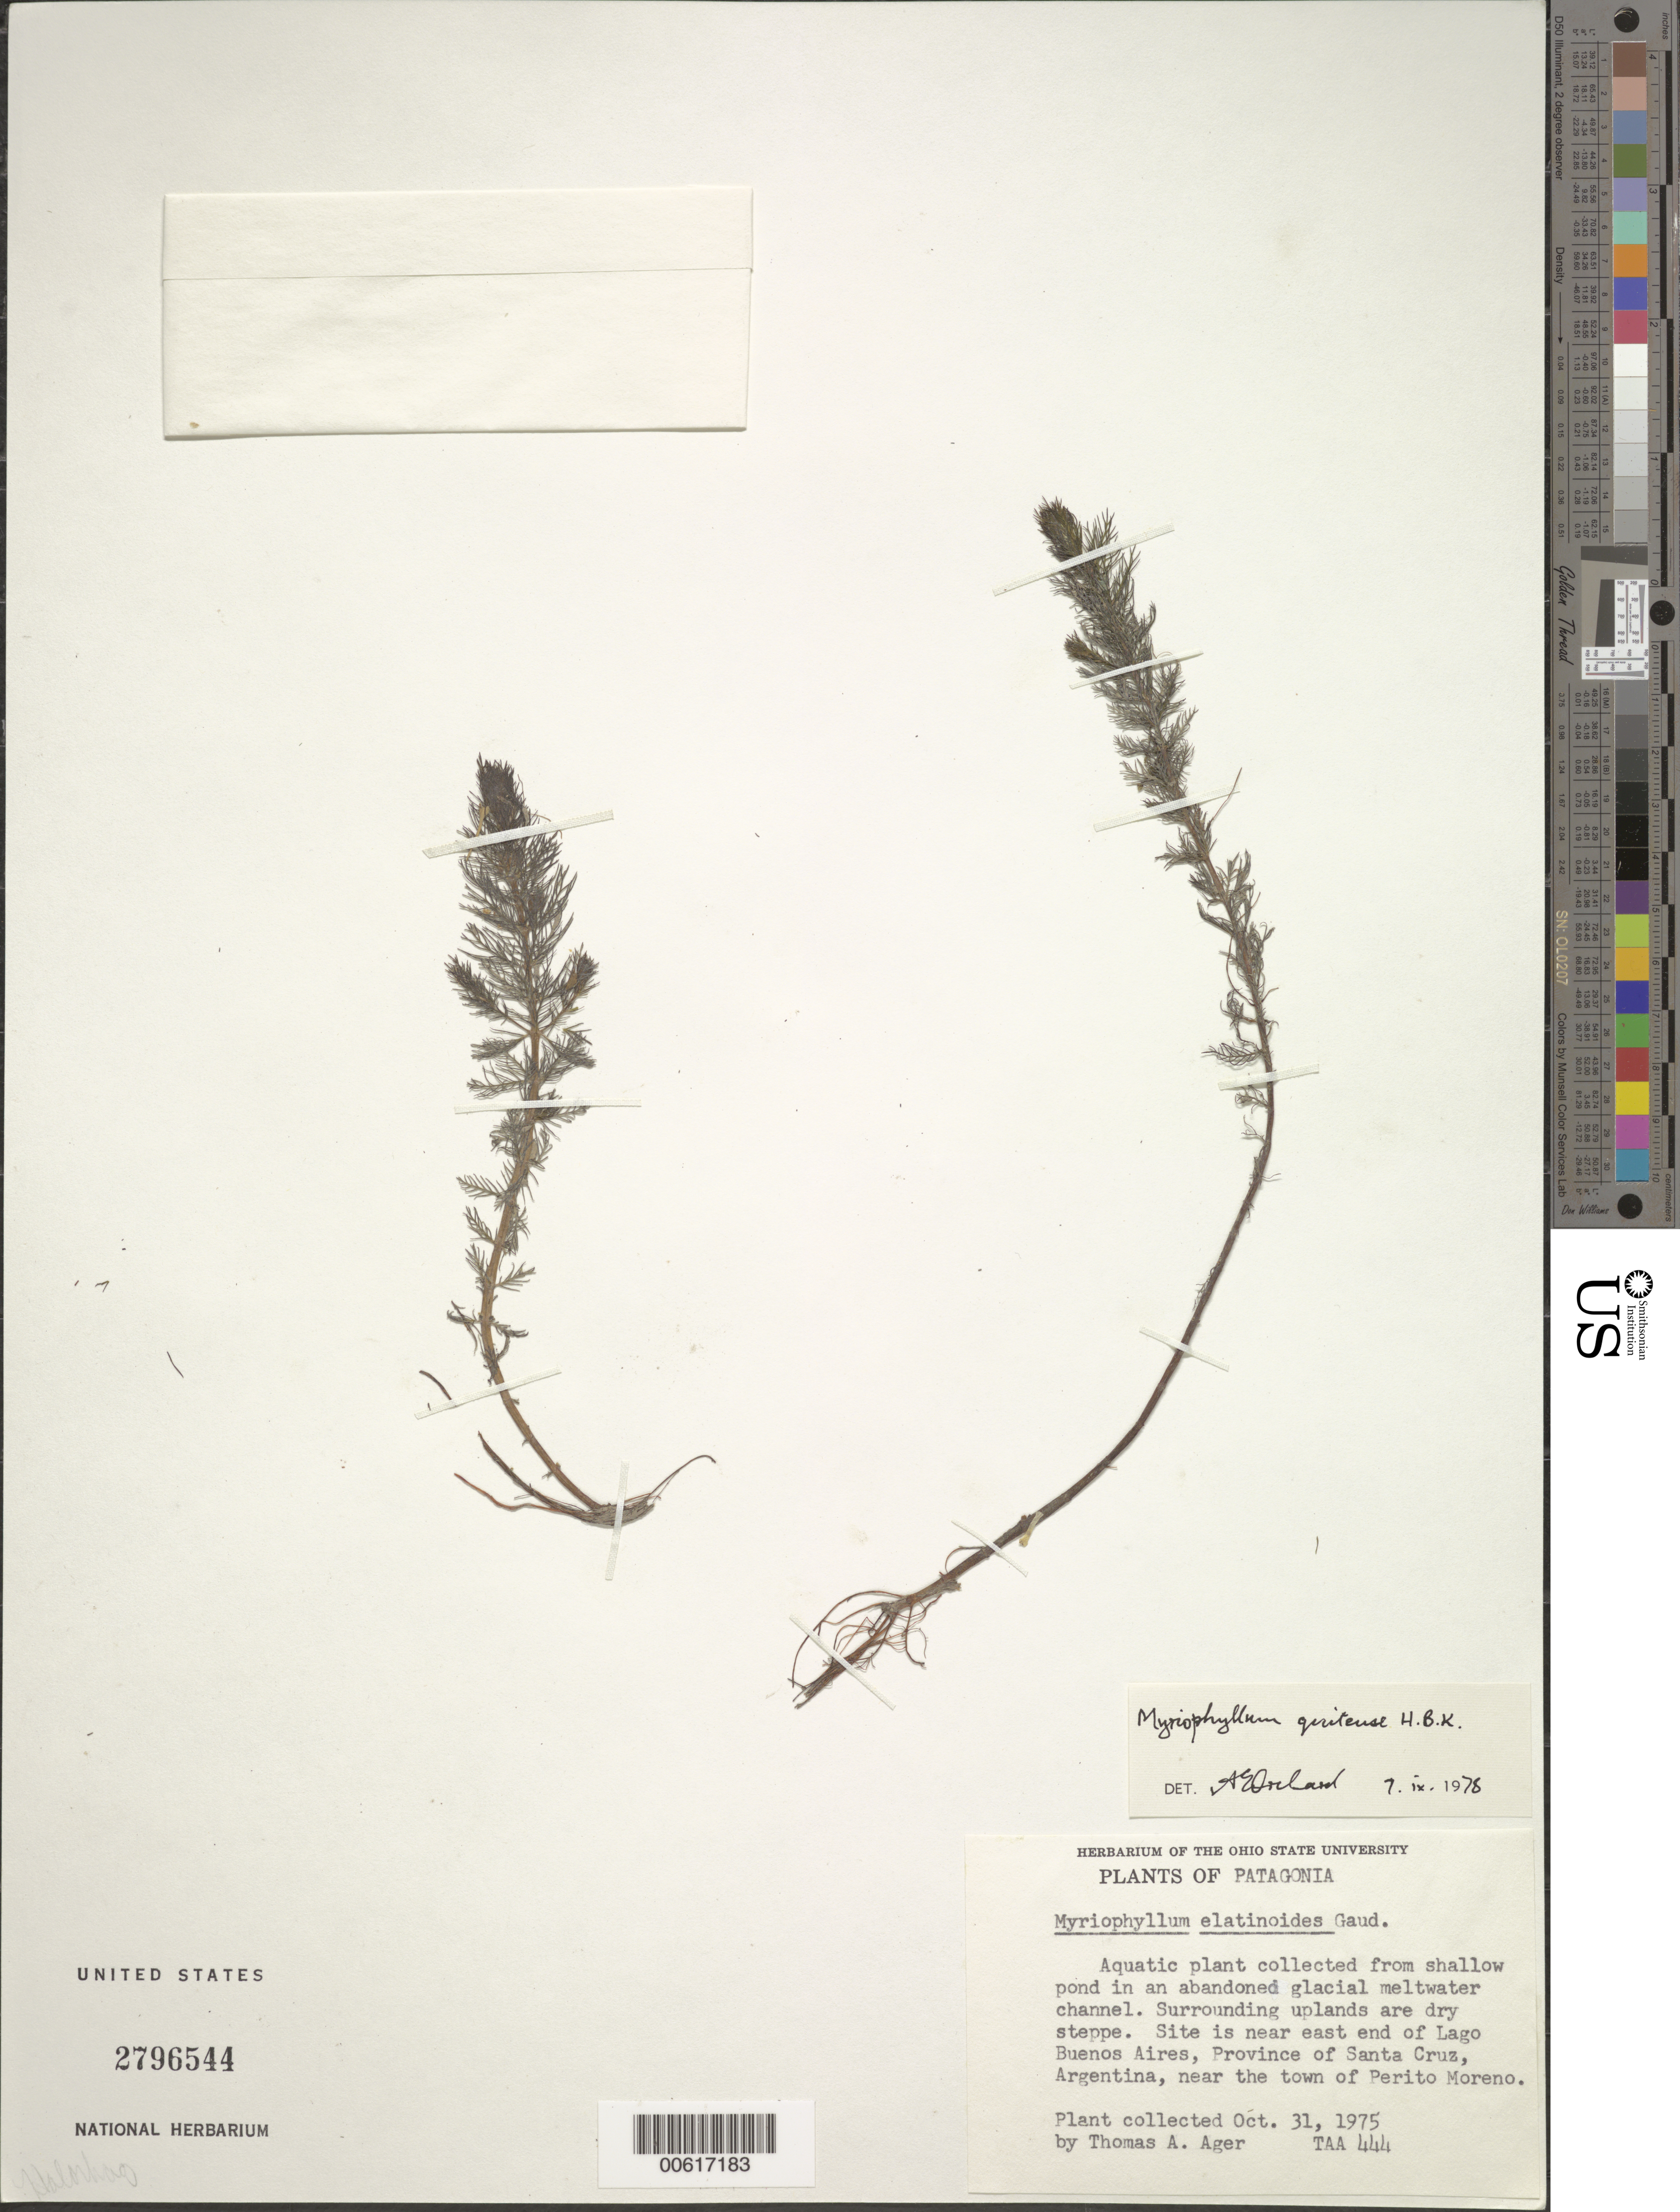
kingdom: Plantae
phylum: Tracheophyta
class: Magnoliopsida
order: Saxifragales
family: Haloragaceae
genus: Myriophyllum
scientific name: Myriophyllum quitense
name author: Kunth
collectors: T. A. Ager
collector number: TAA 444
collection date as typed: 31 Oct 1975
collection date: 1975-10-31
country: Argentina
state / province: Santa Cruz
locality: Lago Buenos Aires, near Perito Moreno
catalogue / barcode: US 2796544